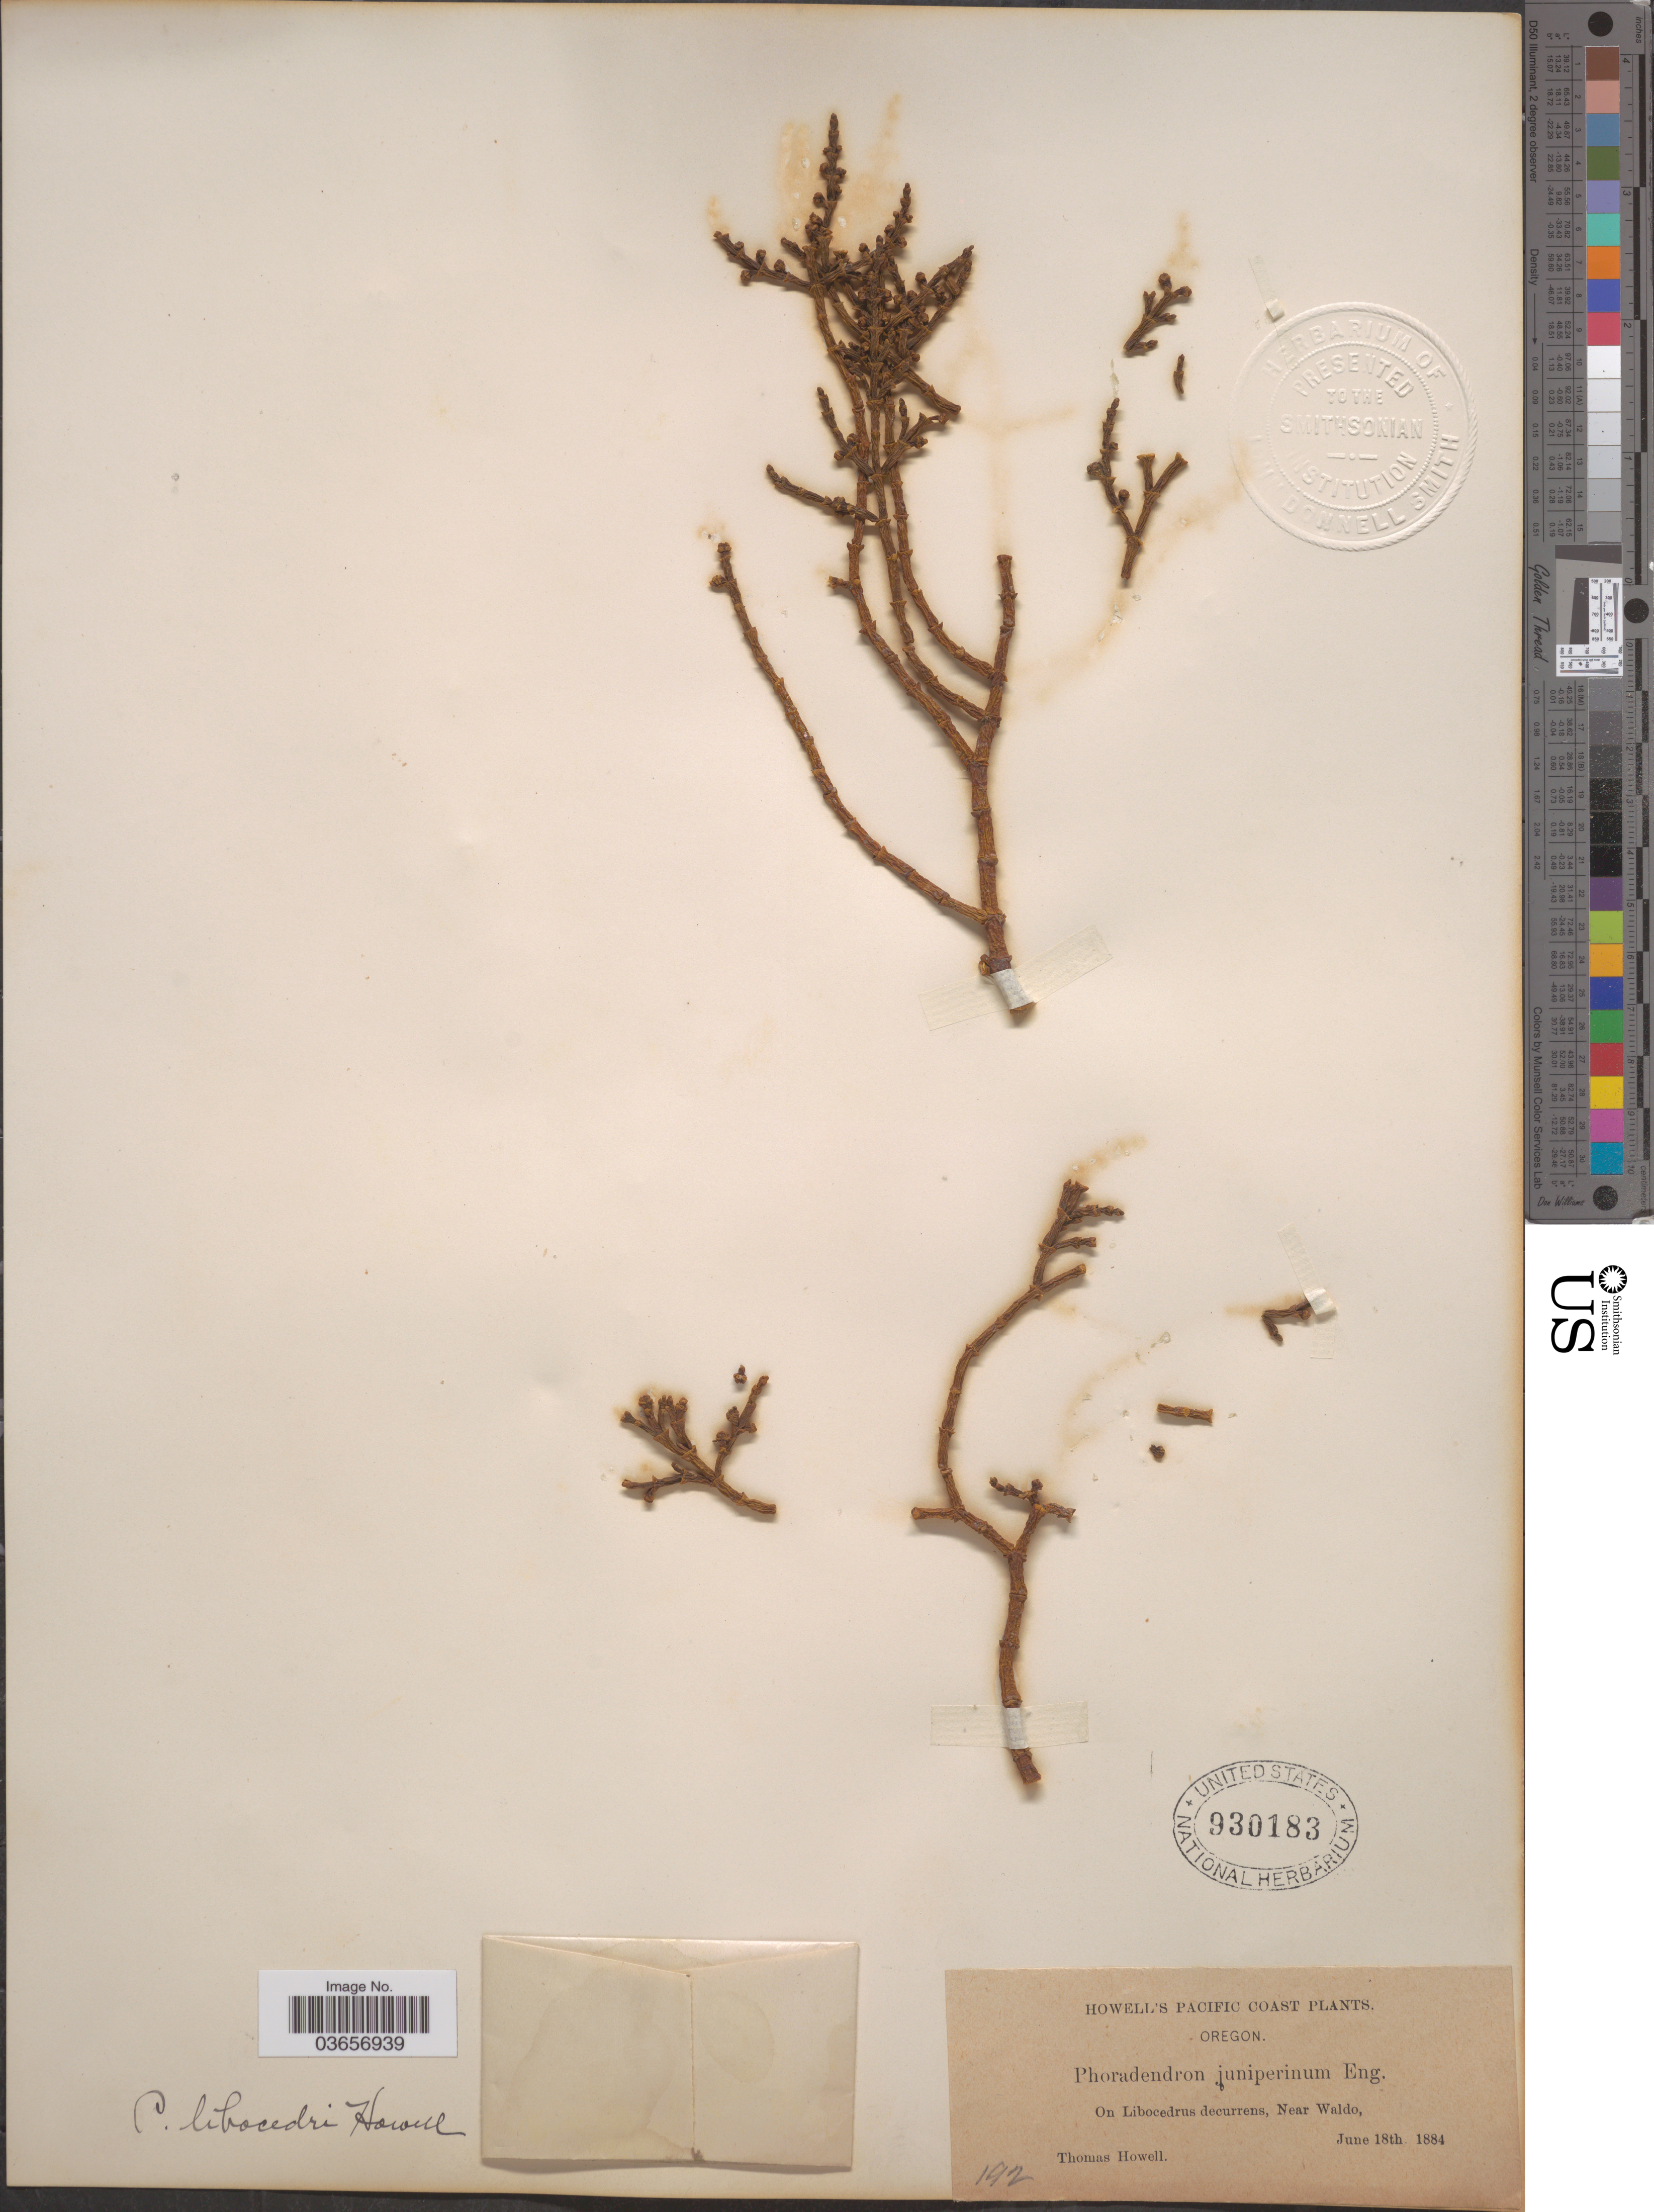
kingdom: Plantae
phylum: Tracheophyta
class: Magnoliopsida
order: Santalales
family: Viscaceae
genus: Phoradendron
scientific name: Phoradendron libocedri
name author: (Engelm.) Howell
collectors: T. Howell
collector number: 192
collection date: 1884-06-18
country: United States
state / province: Oregon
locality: Pacific Coast. Near Waldo.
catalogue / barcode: US 930183